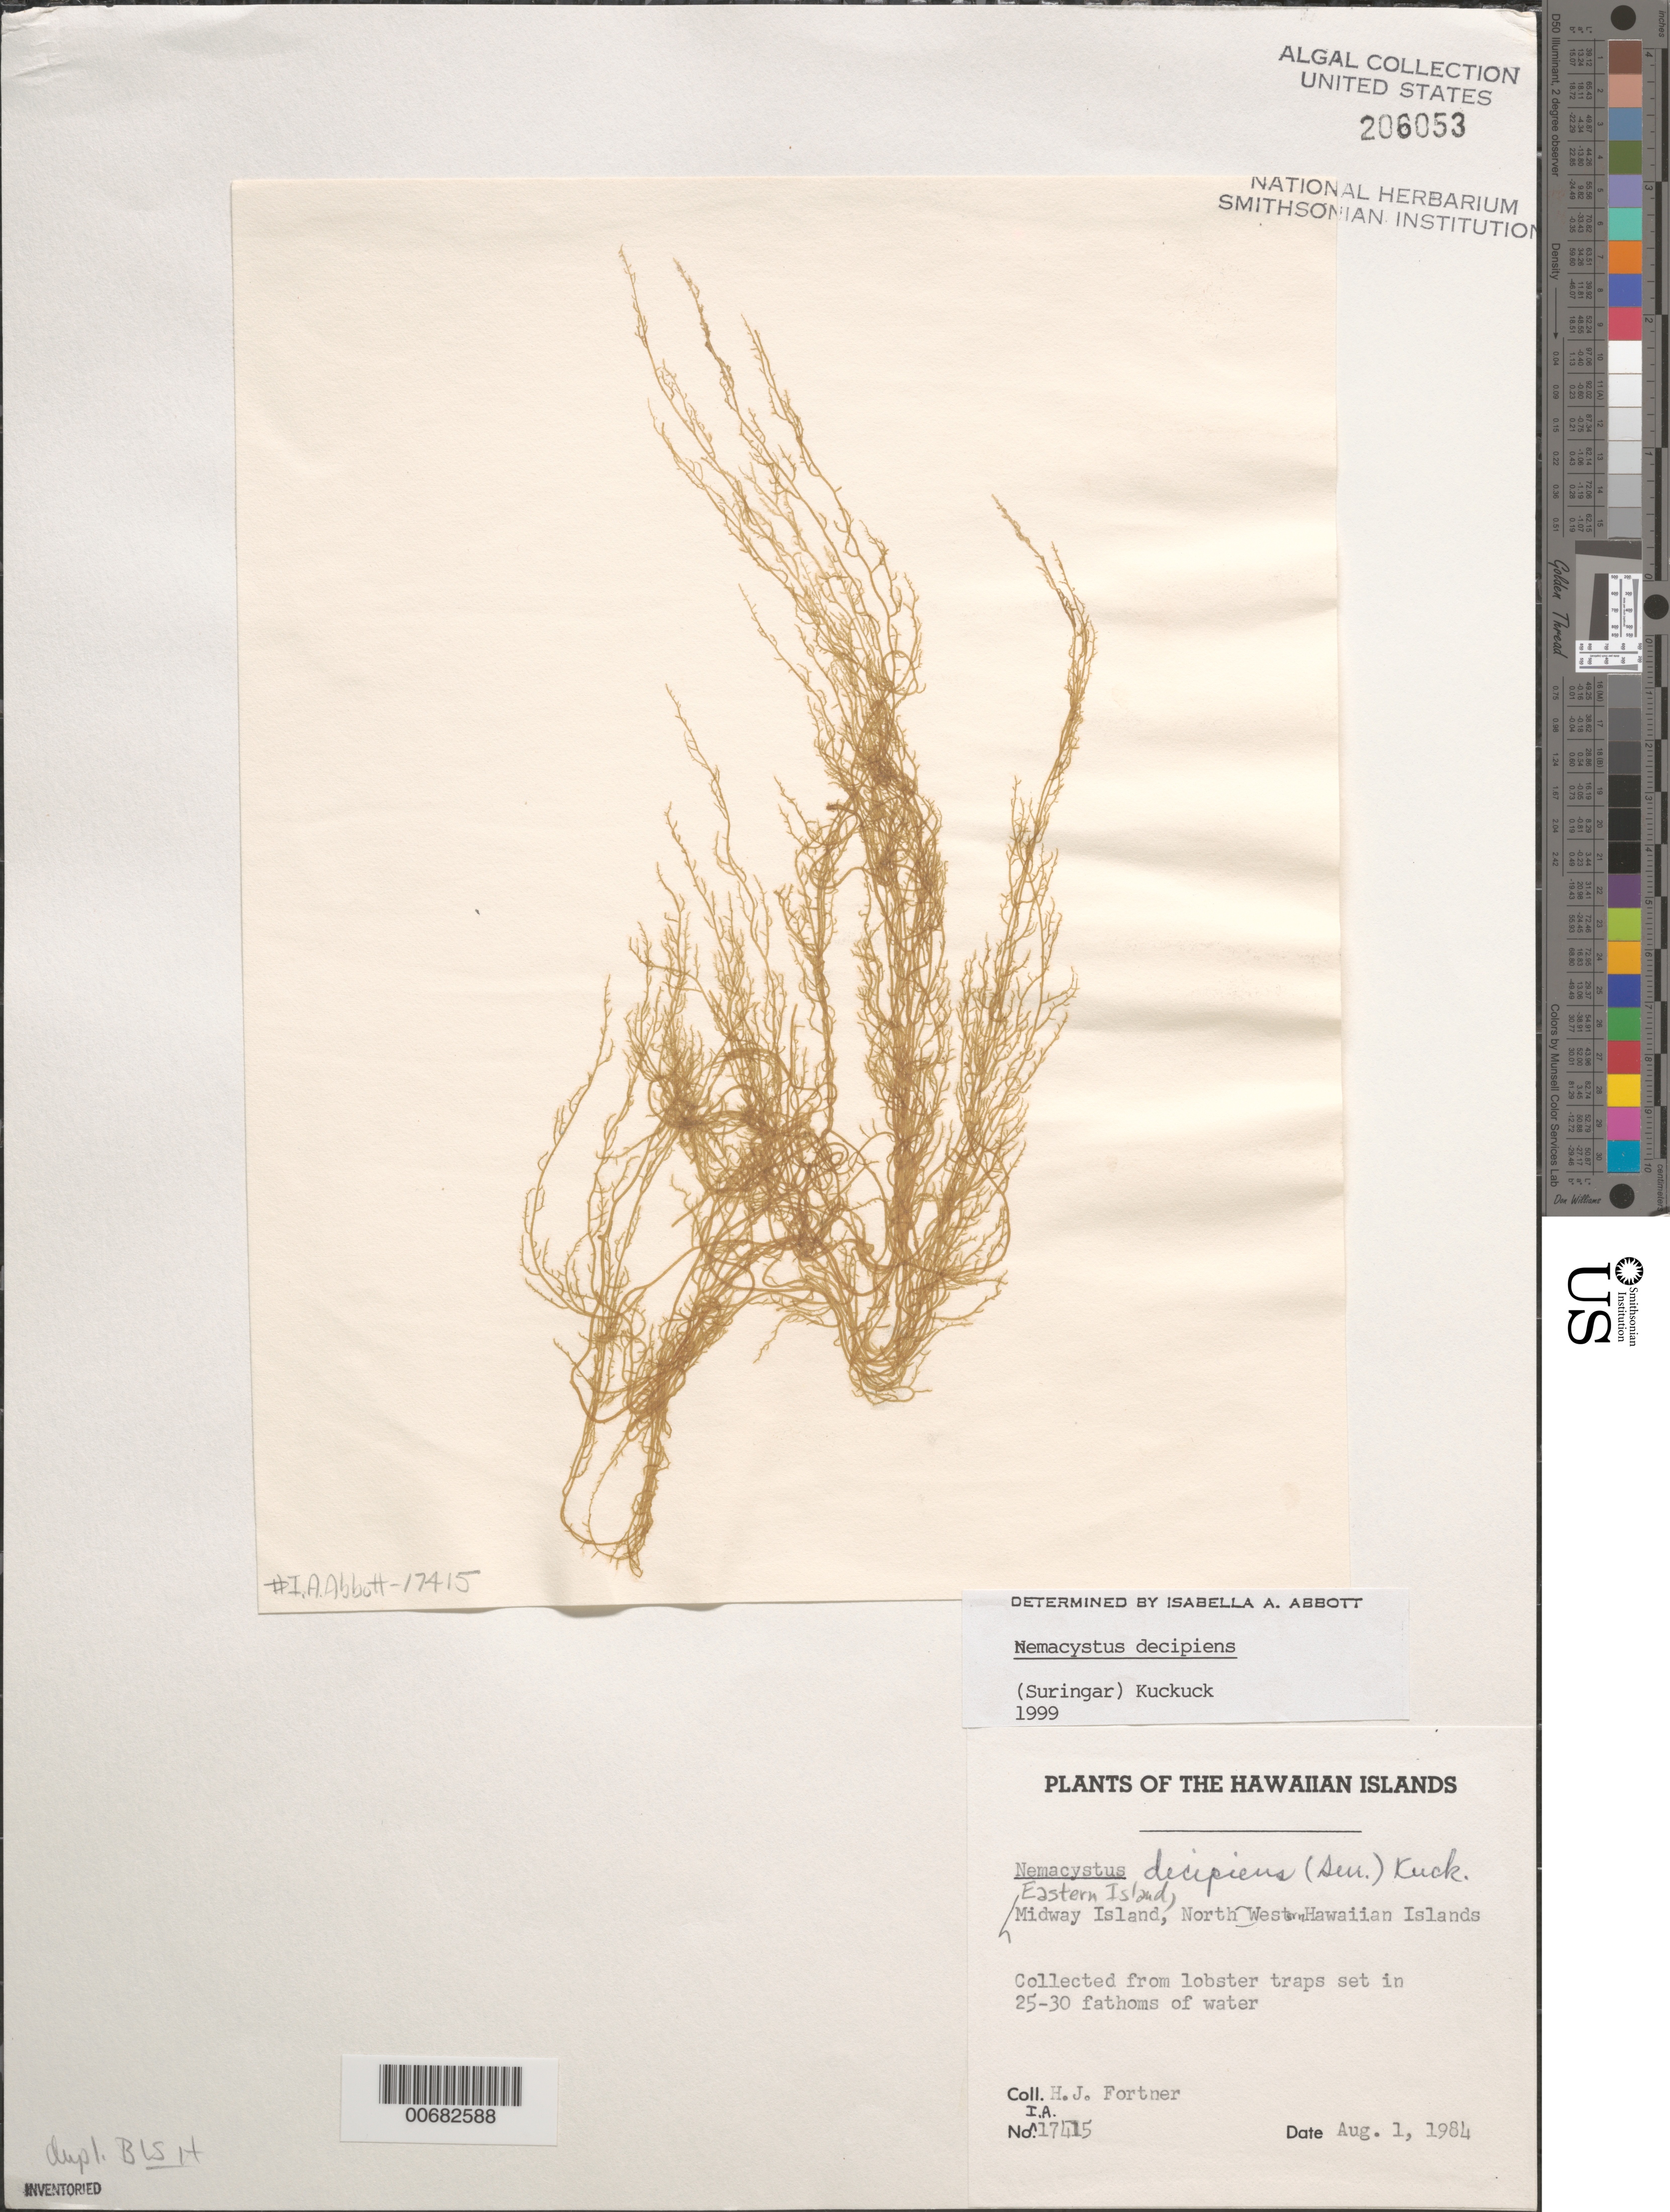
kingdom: Chromista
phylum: Ochrophyta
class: Phaeophyceae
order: Ectocarpales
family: Chordariaceae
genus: Nemacystus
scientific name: Nemacystus decipiens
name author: (Suringar) Kuckuck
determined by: Abbott, Isabella A.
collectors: H. Fortner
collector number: IAA 17415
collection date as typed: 01 Aug 1984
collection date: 1984-08-01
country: U.S. Administered Pacific Islands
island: Midway Atoll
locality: South shore. Eastern Islet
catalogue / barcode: US 206053